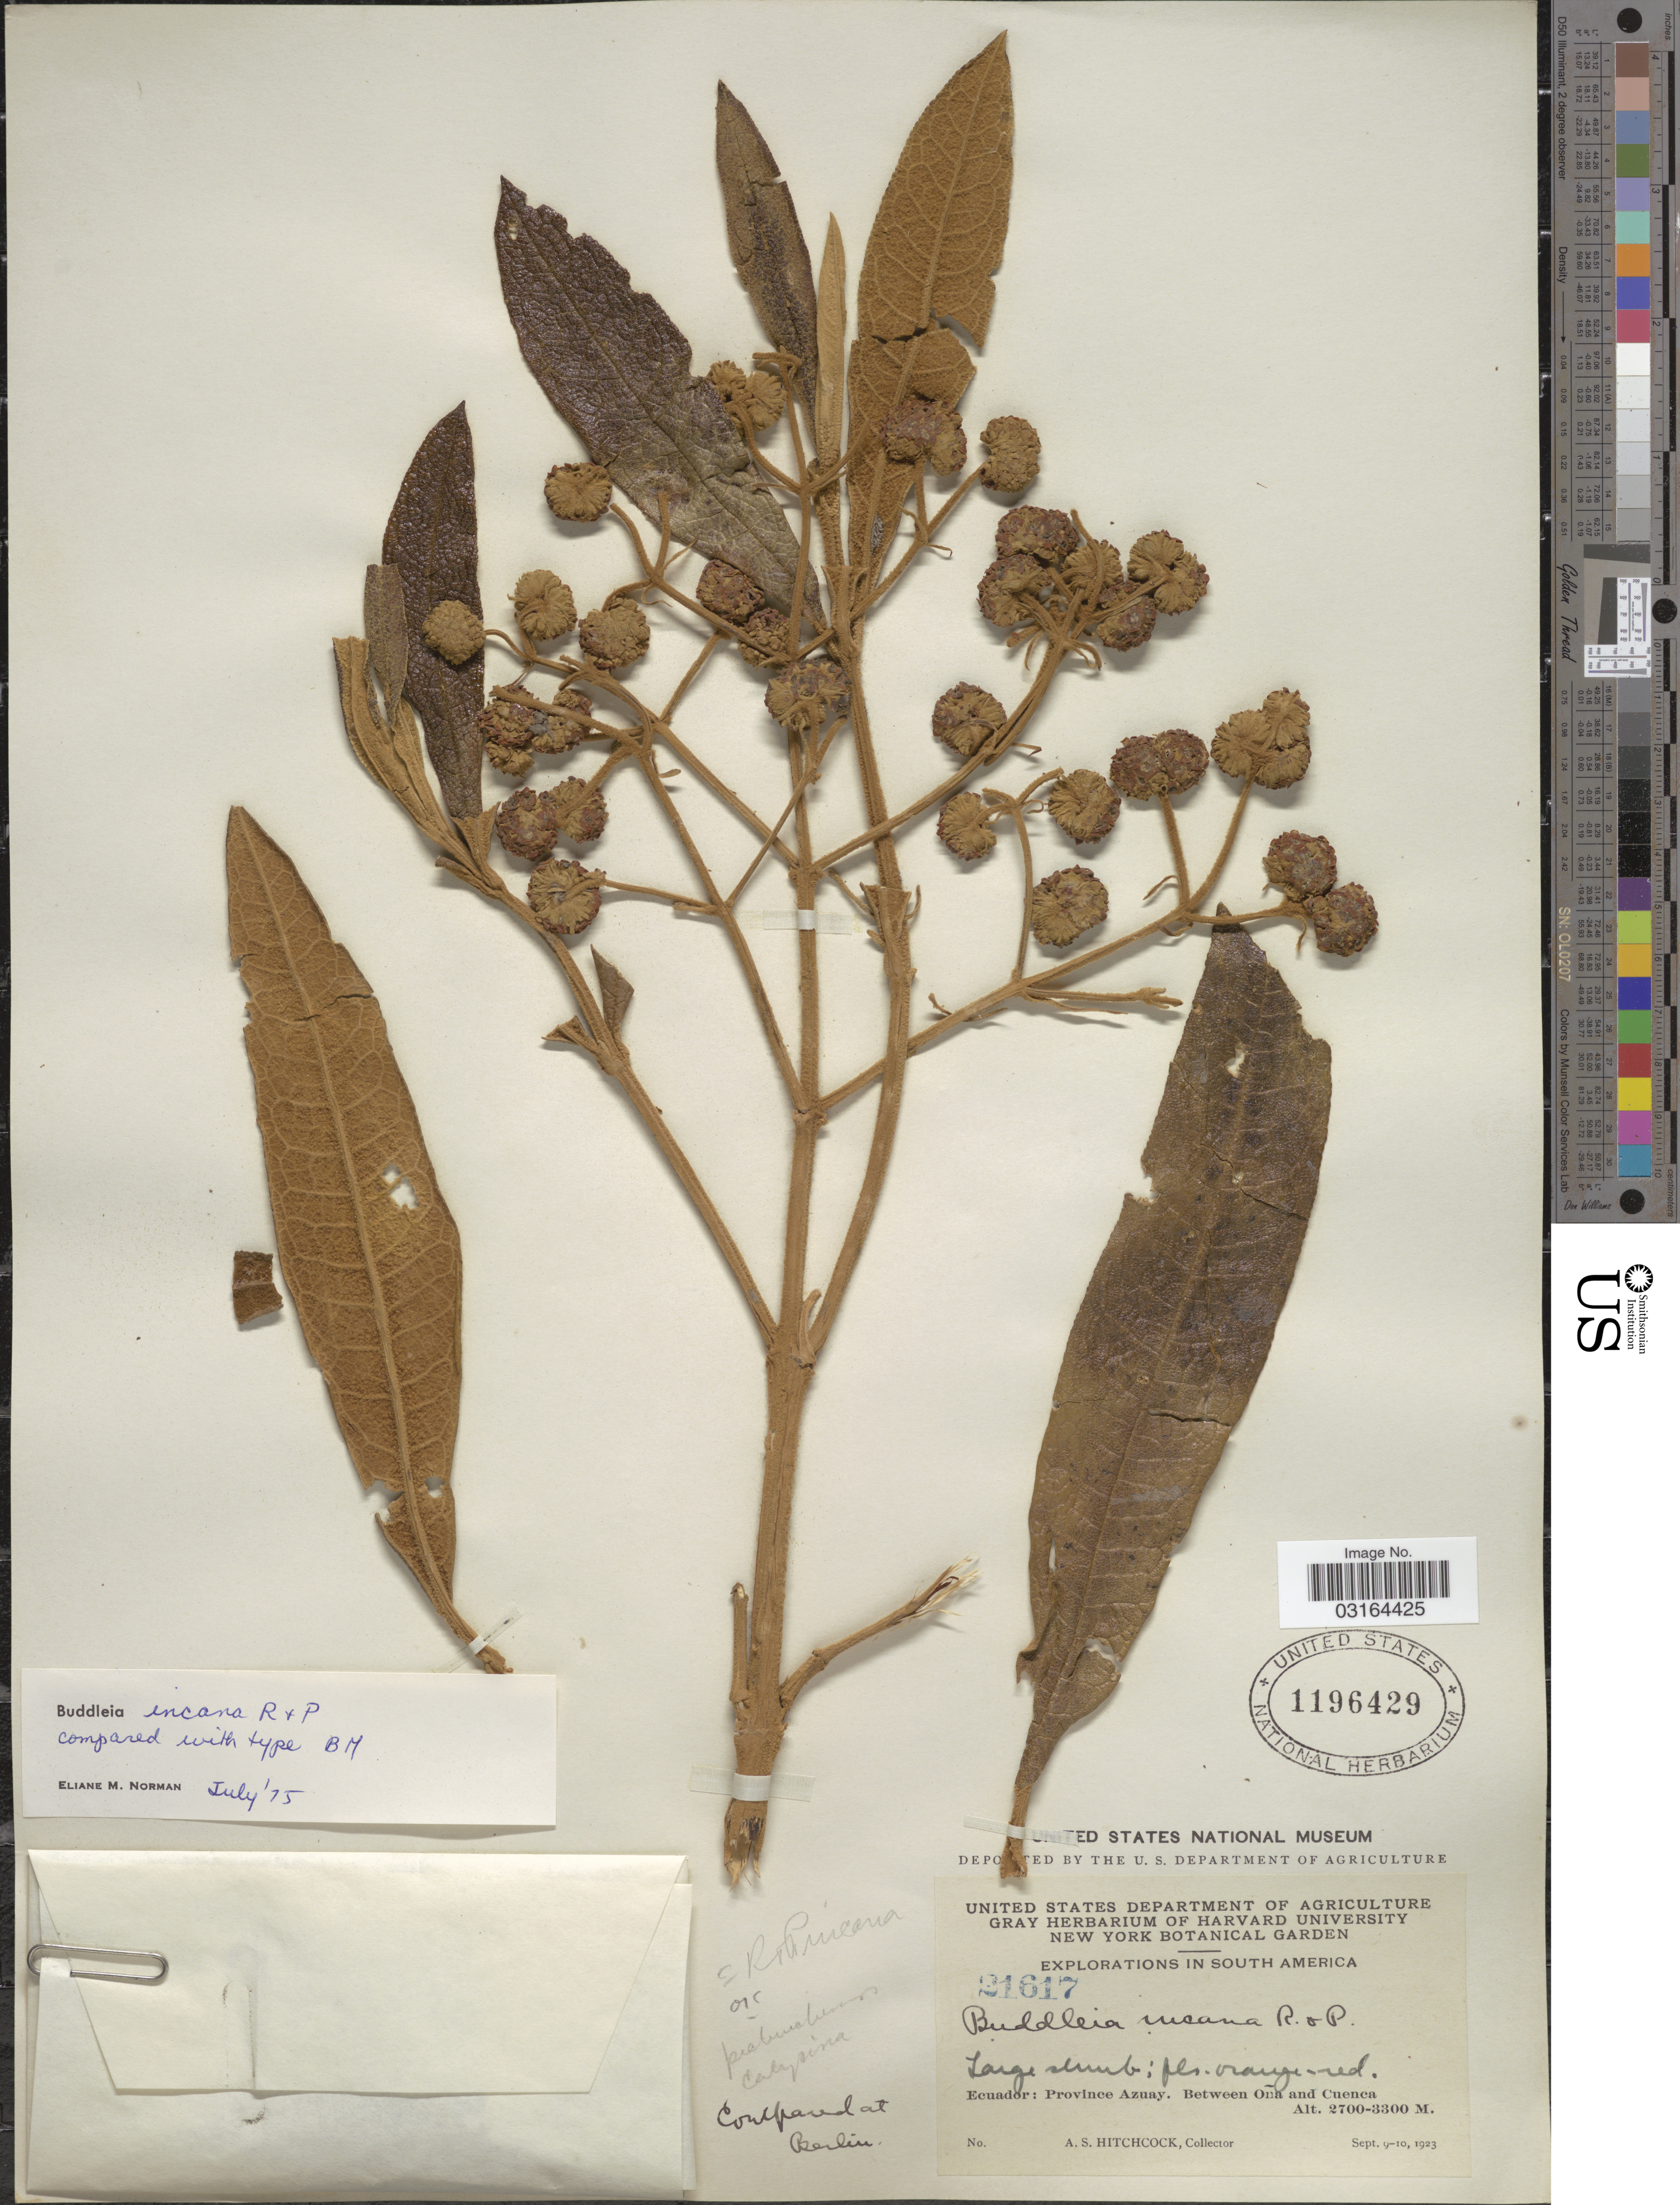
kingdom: Plantae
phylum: Tracheophyta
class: Magnoliopsida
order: Lamiales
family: Scrophulariaceae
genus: Buddleja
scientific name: Buddleja incana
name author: Ruiz & Pav.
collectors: A. S. Hitchcock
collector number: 21617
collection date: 1923-09-09/1923-09-10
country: Ecuador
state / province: Azuay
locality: Province Azuay. Between Oña and Cuenca.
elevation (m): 2700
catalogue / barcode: US 1196429